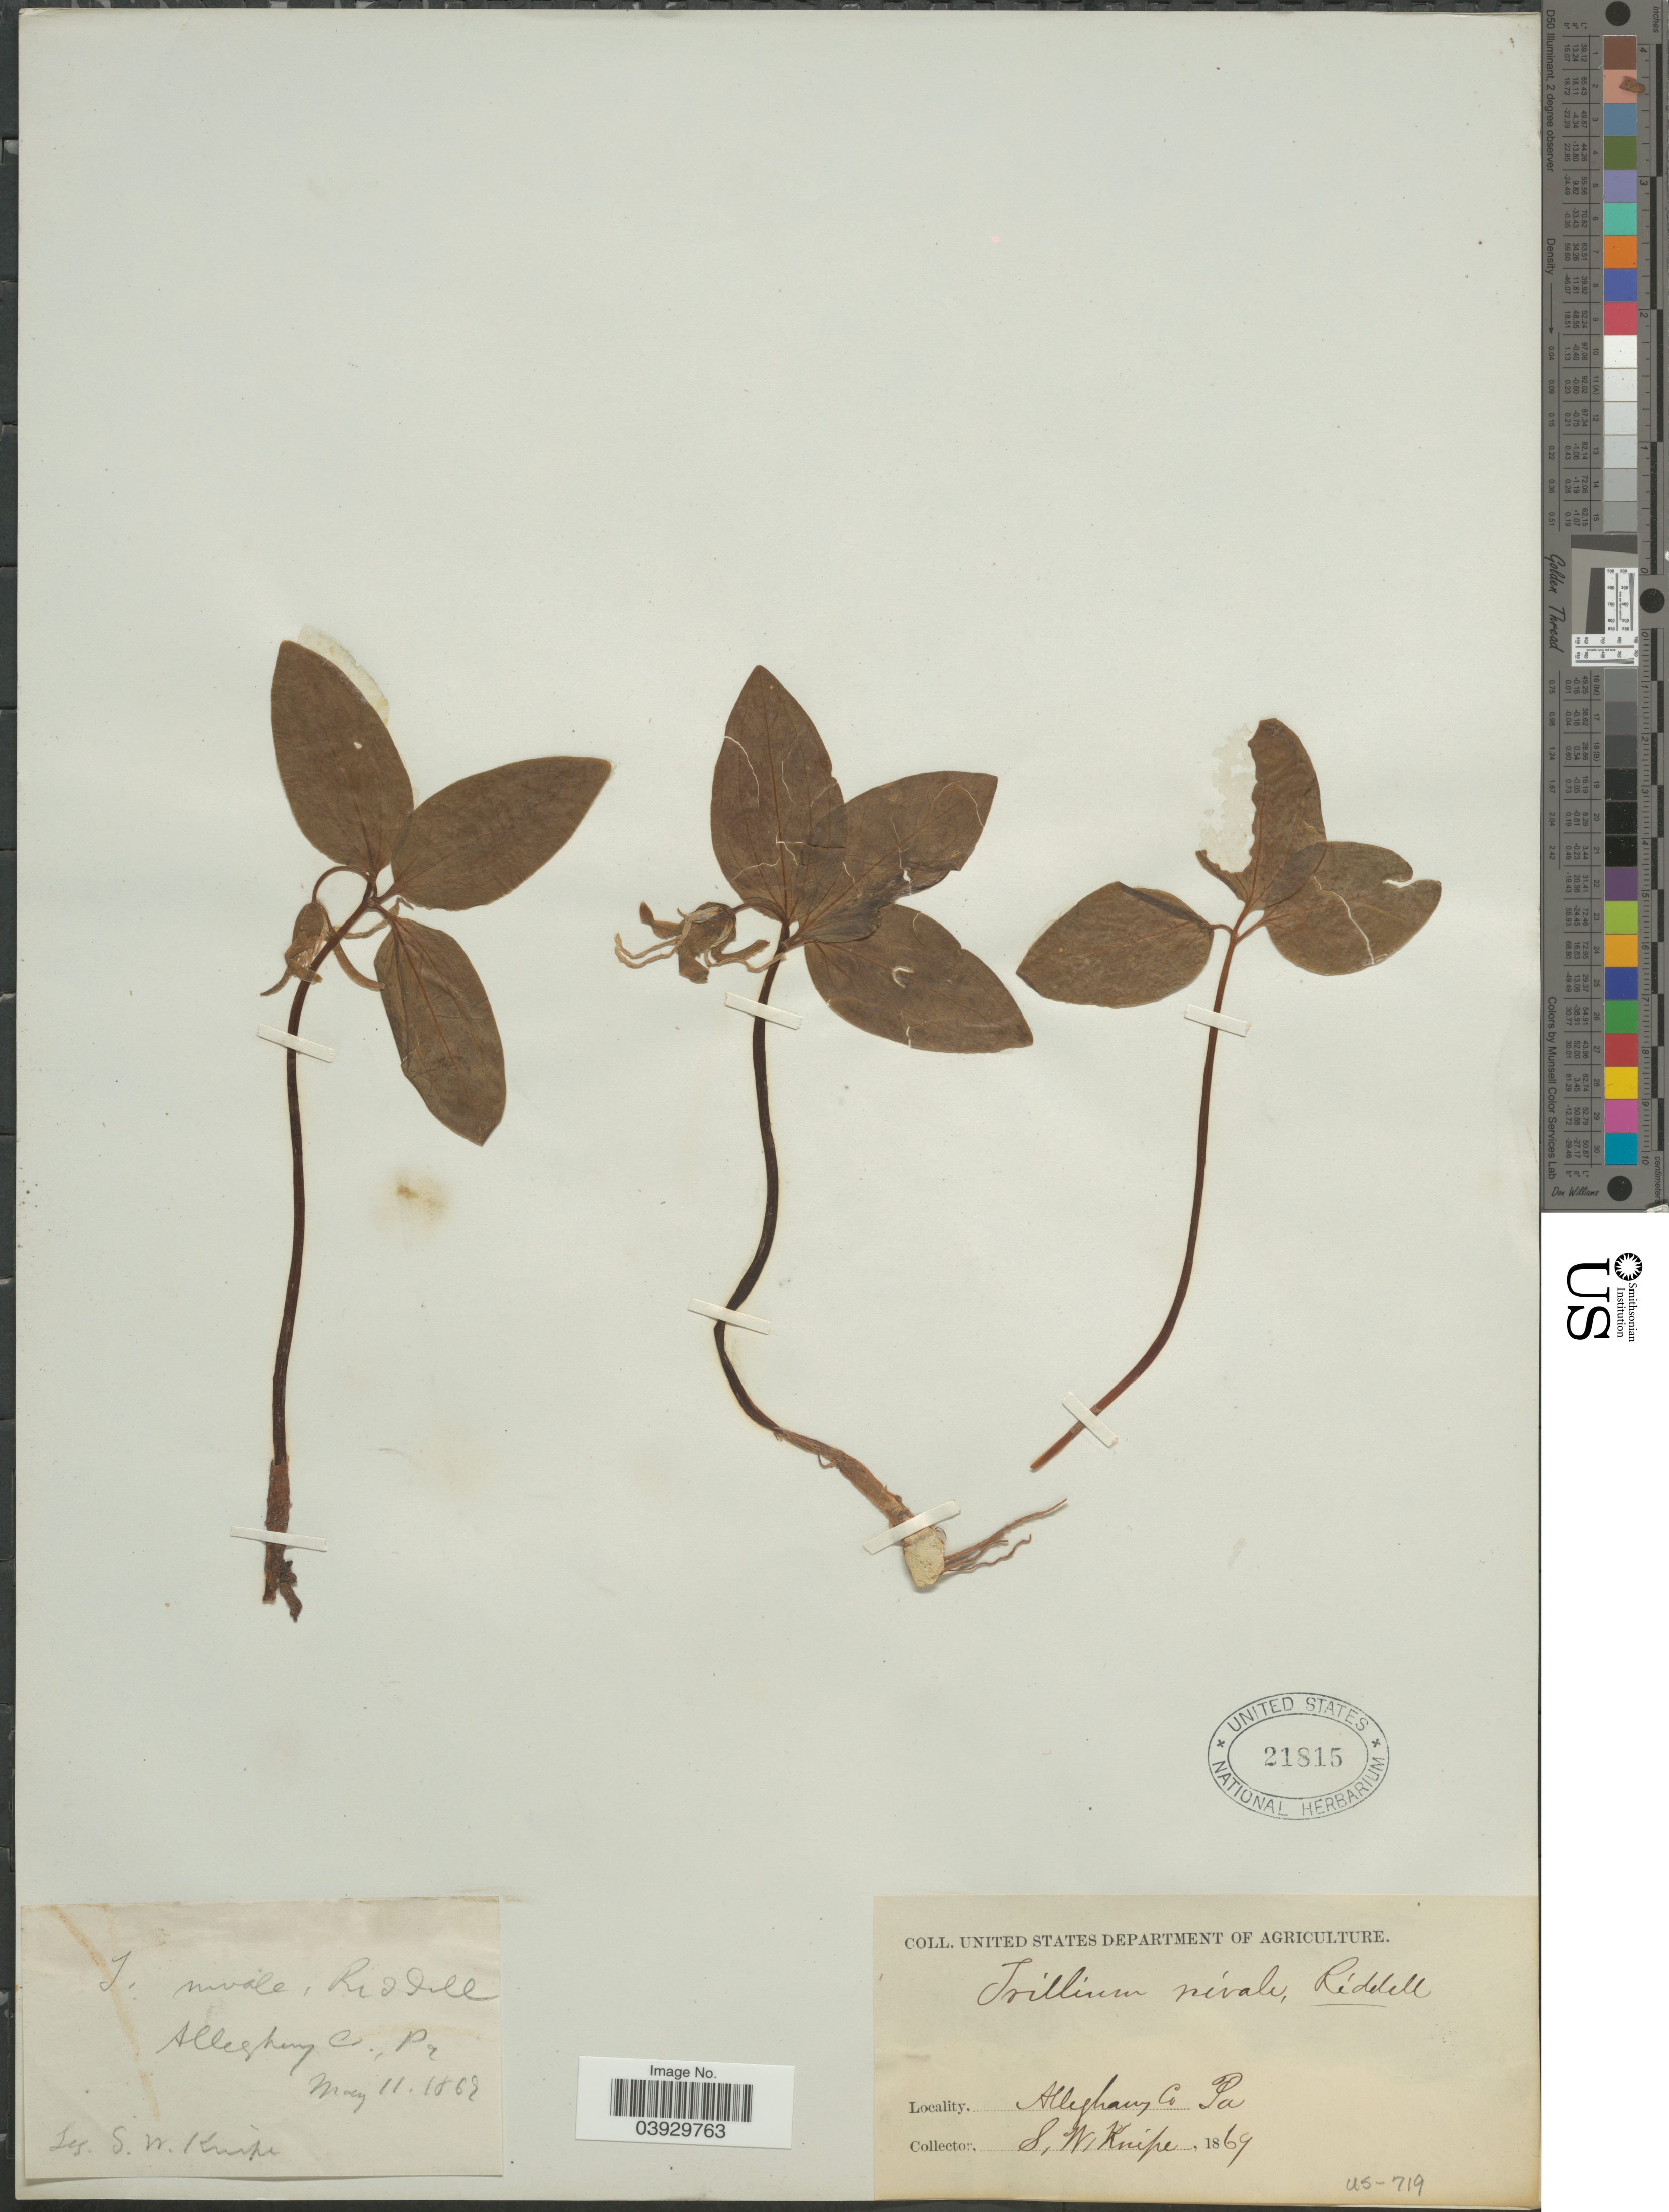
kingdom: Plantae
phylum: Tracheophyta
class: Liliopsida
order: Liliales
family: Melanthiaceae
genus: Trillium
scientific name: Trillium nivale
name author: Riddell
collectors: S. Knipe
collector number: US-719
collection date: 1869-05-11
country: United States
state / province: Pennsylvania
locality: Allegheny Co.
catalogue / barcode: US 21815